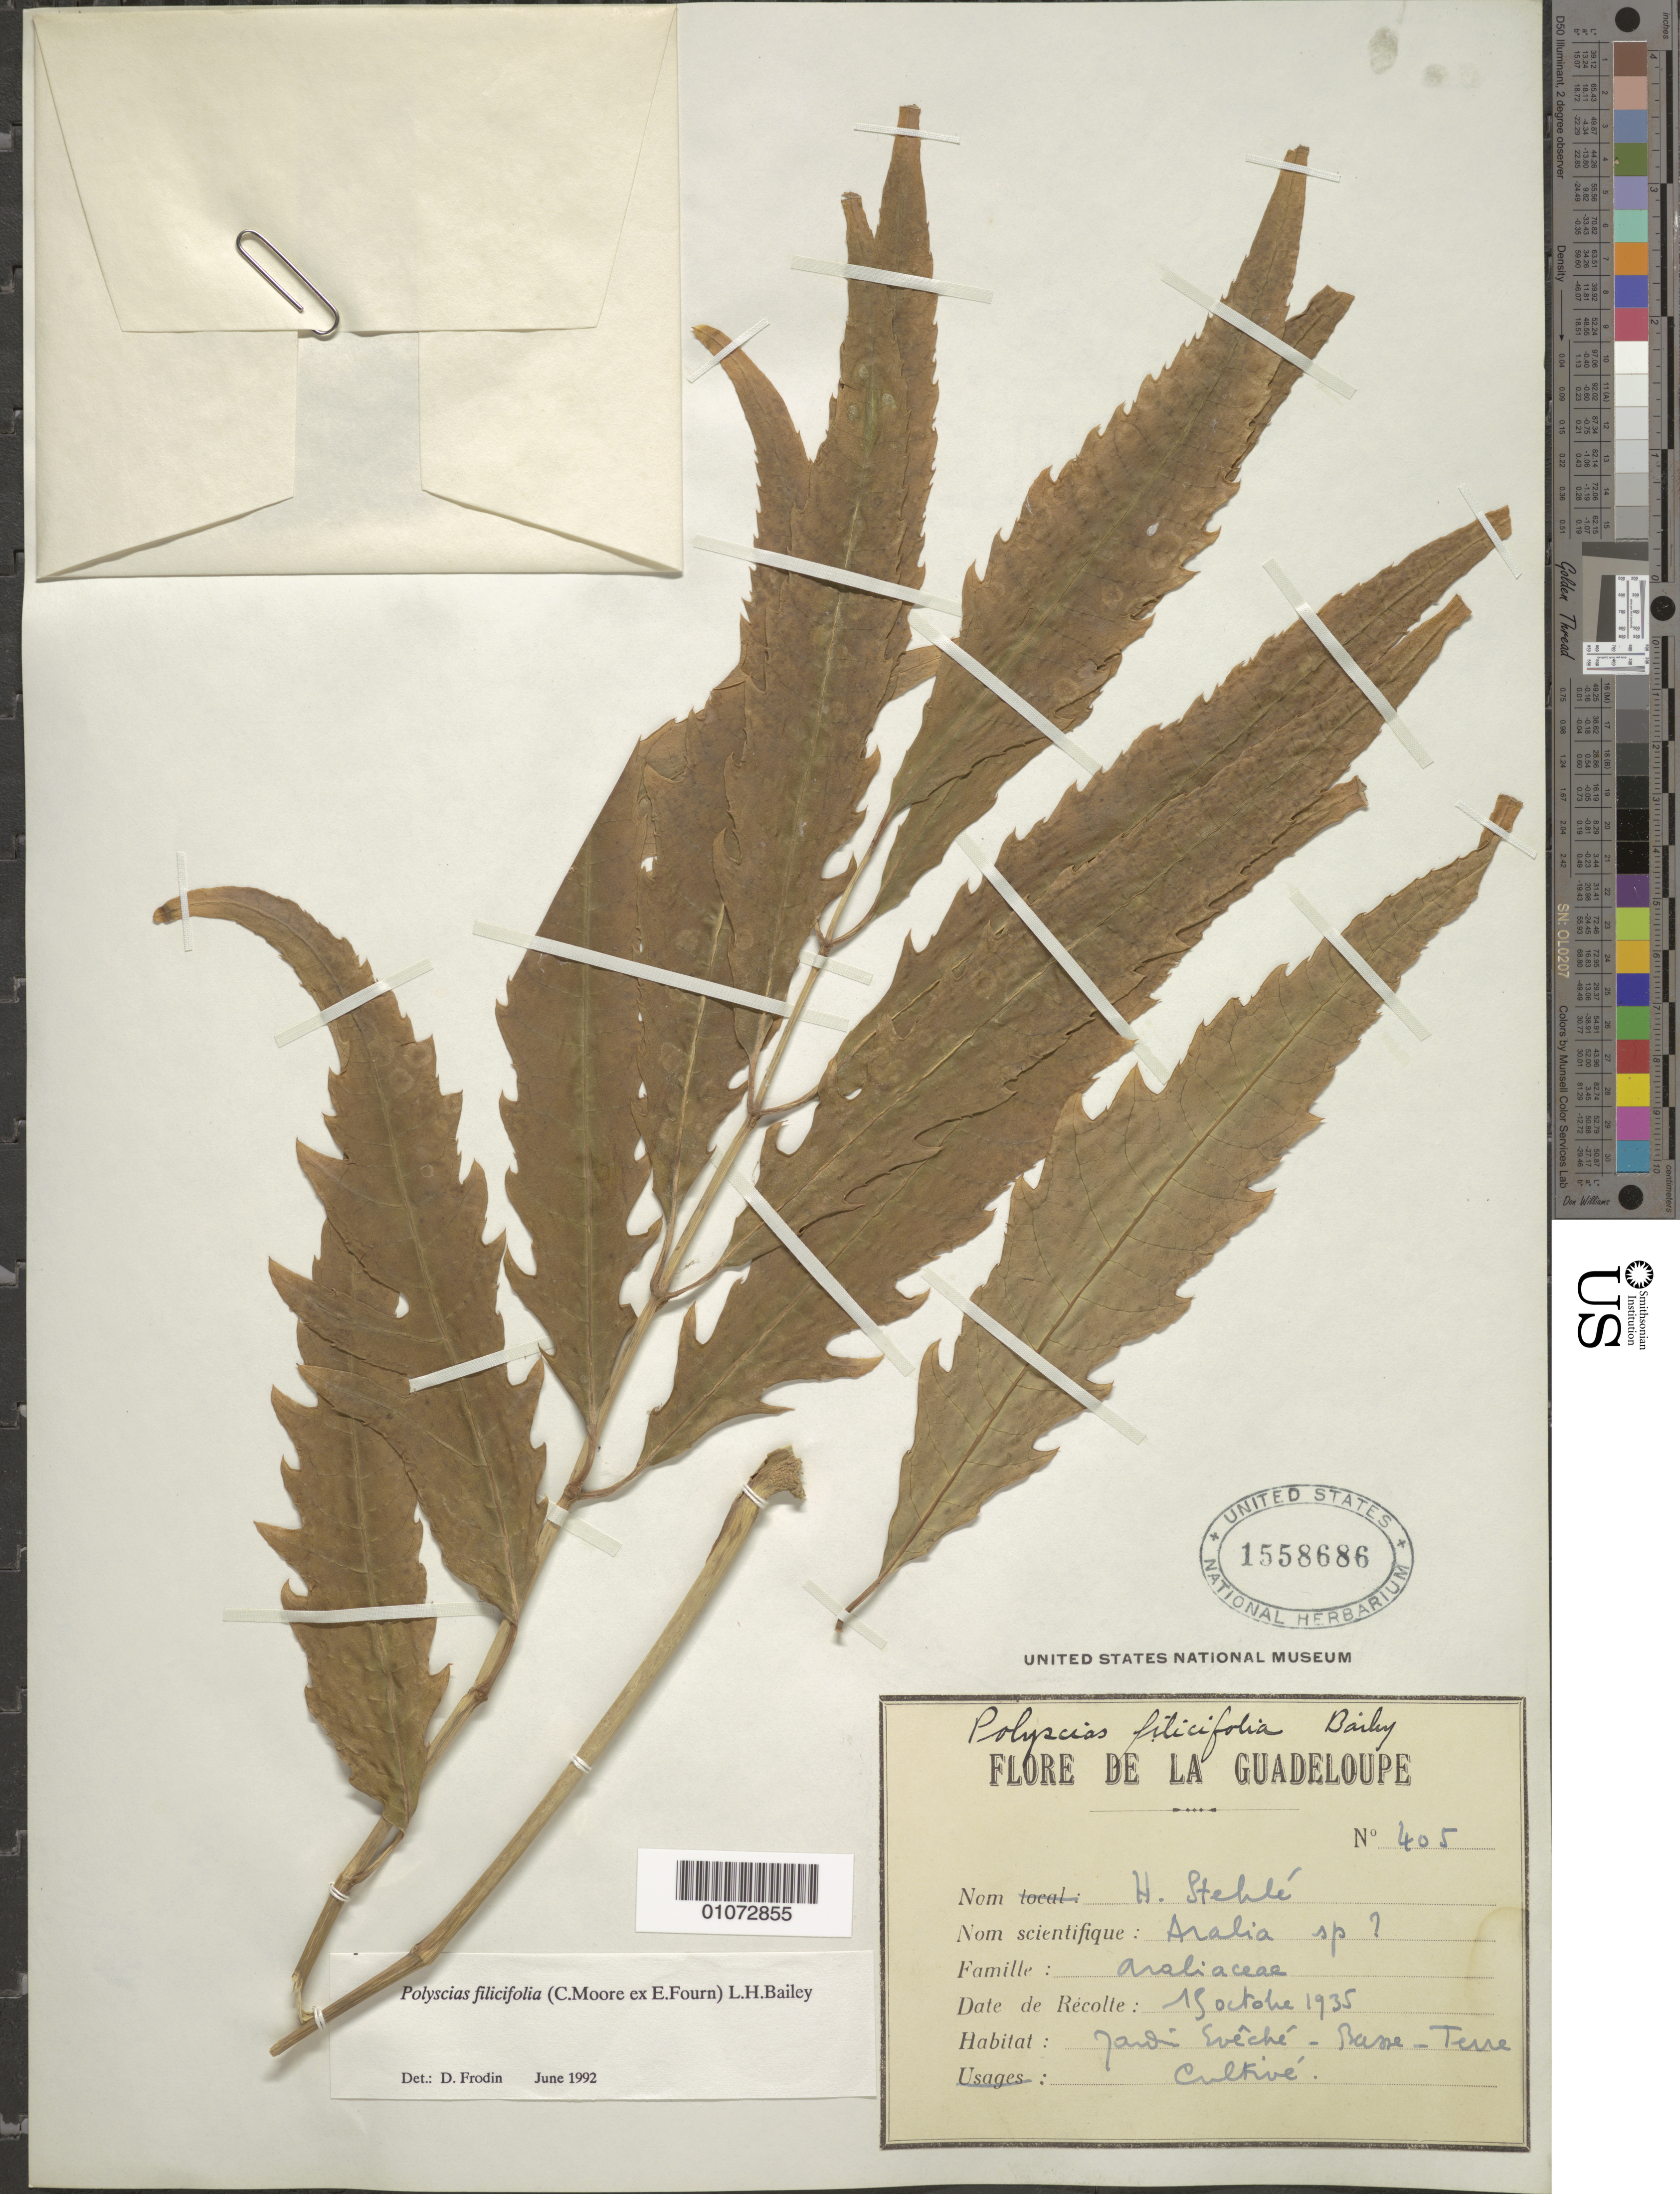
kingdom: Plantae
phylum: Tracheophyta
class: Magnoliopsida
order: Apiales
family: Araliaceae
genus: Polyscias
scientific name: Polyscias filicifolia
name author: (C. Moore ex E. Fourn.) L.H. Bailey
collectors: H. Stehlé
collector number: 405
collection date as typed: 15 Oct 1935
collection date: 1935-10-15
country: Guadeloupe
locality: Basse-Terre. Eveche Garden?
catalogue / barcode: US 1558686